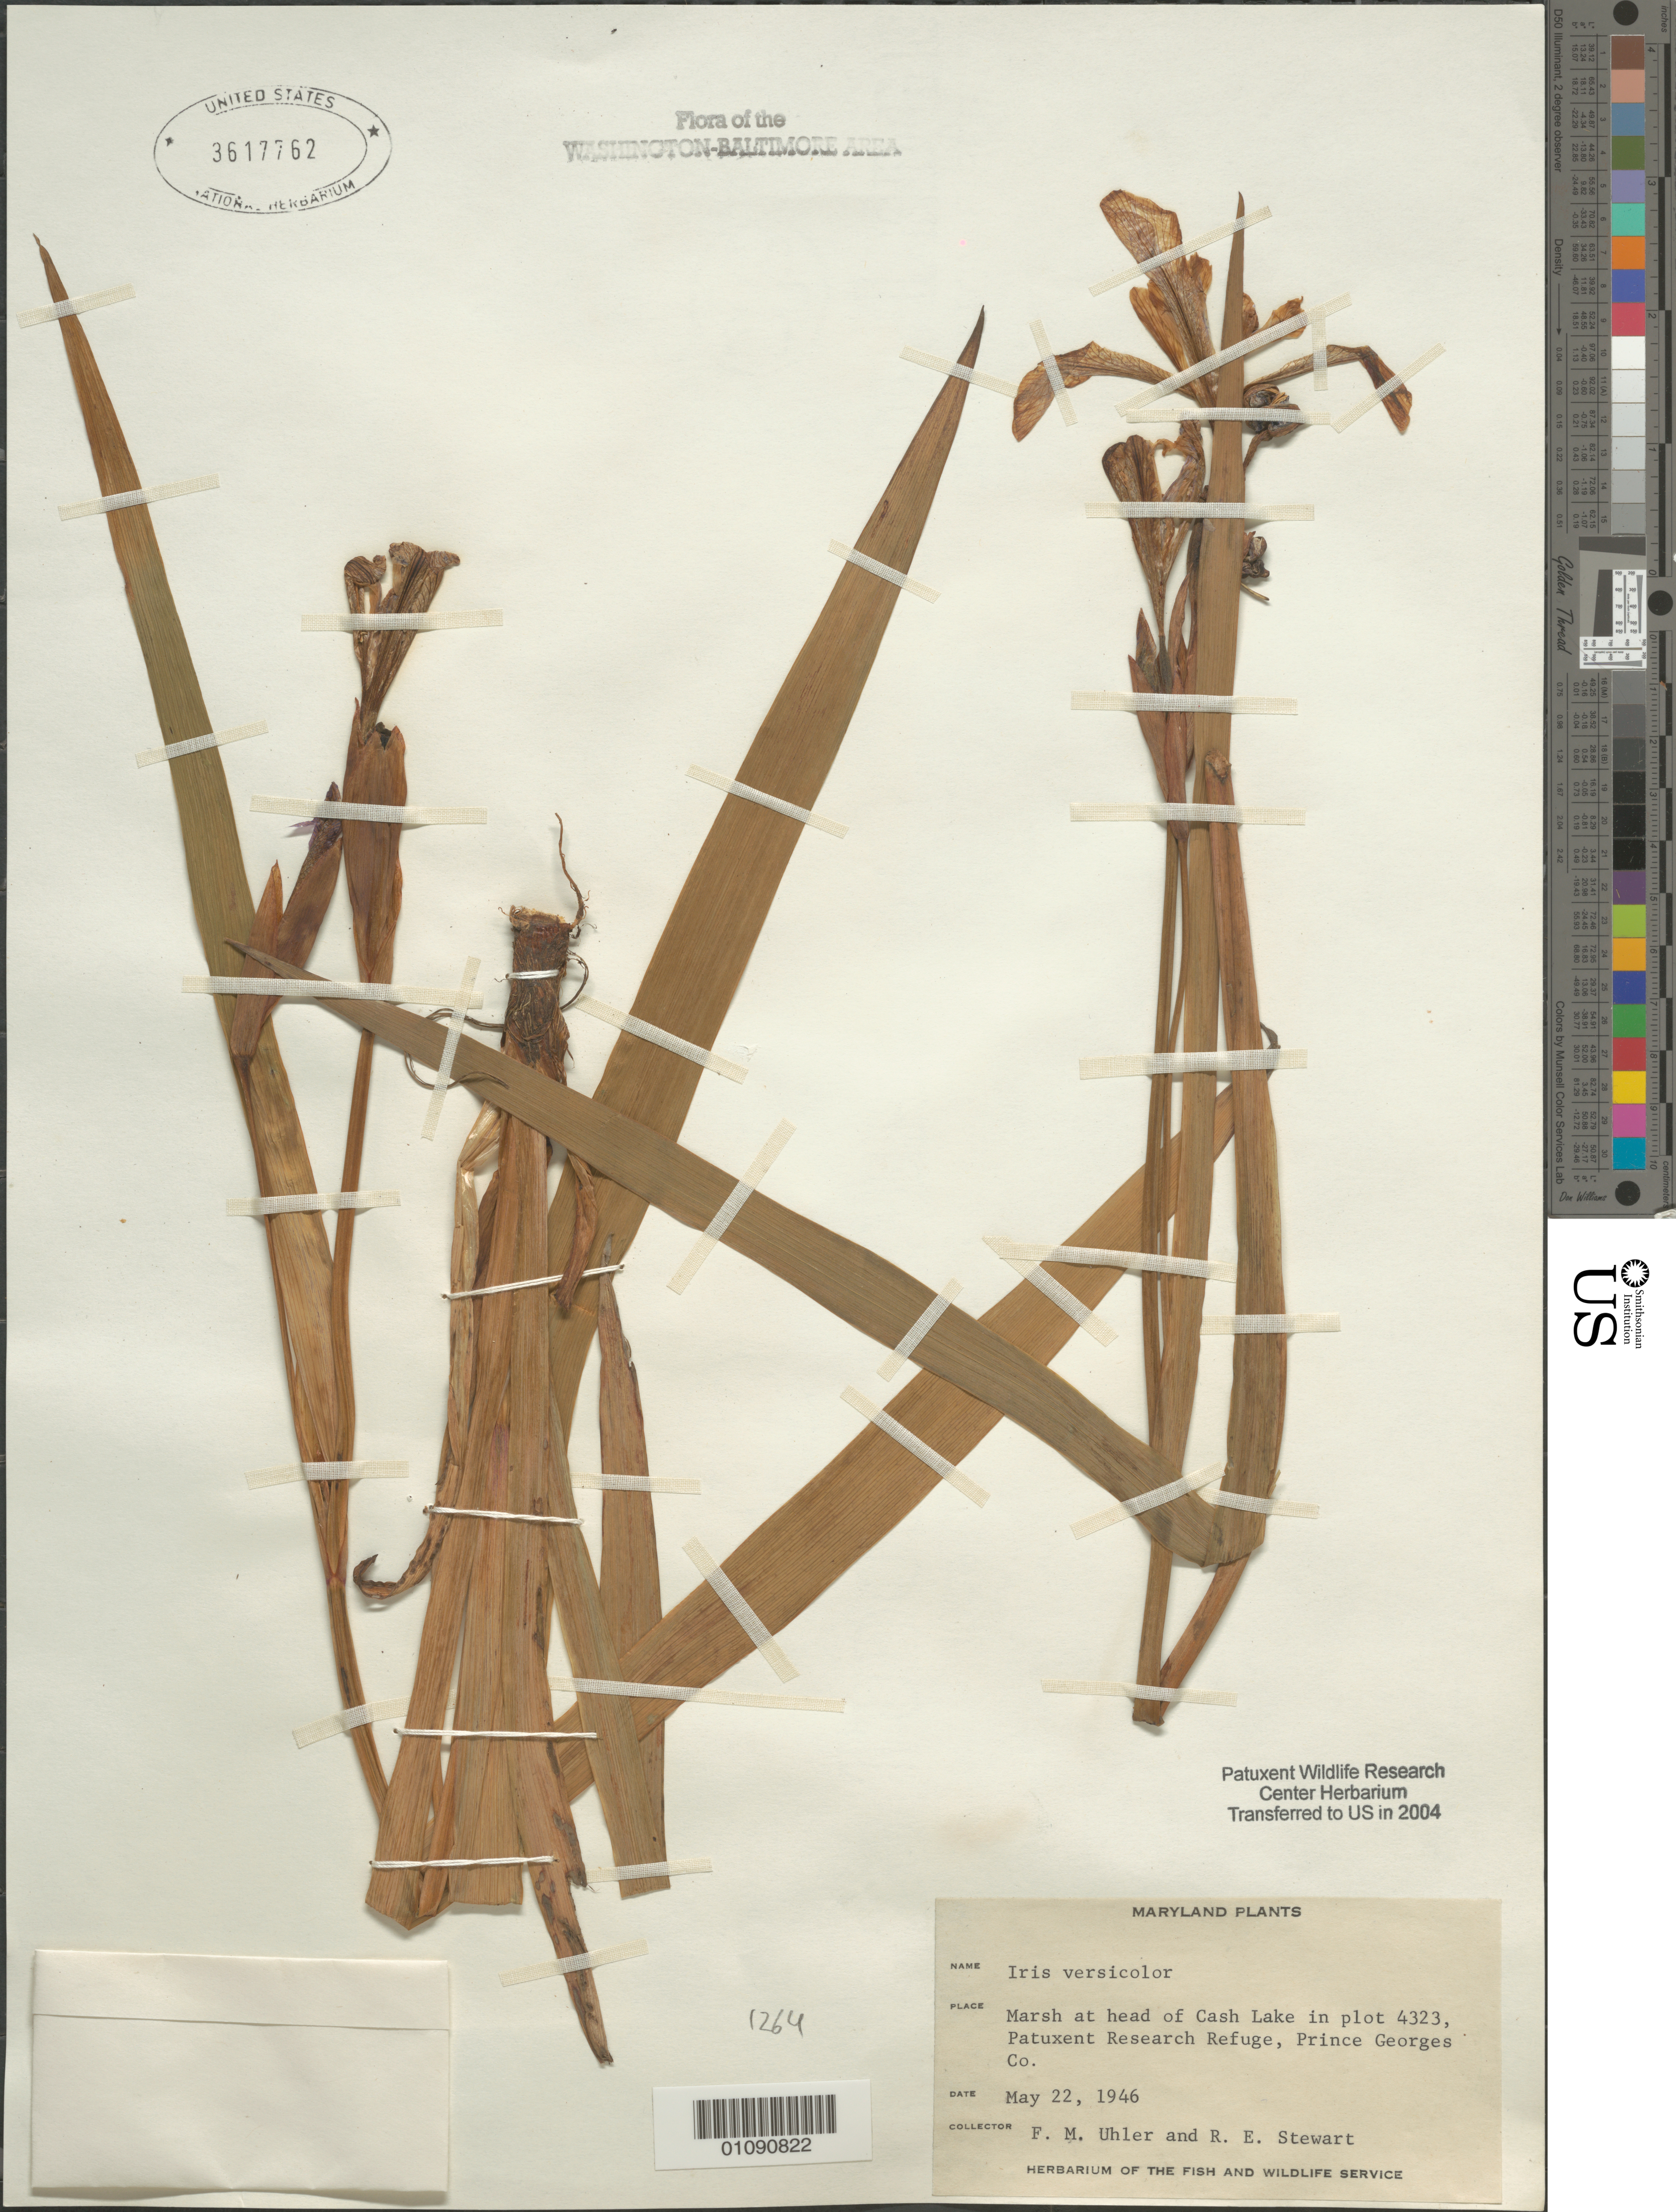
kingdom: Plantae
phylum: Tracheophyta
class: Liliopsida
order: Asparagales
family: Iridaceae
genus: Iris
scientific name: Iris versicolor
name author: L.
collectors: F. M. Uhler & R. Stewart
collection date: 1946-05-22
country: United States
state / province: Maryland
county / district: Prince George's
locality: Patuxent Wildlife Refuge. Head of Cash Lake in plot 4323.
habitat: Marsh.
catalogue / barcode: US 3617762